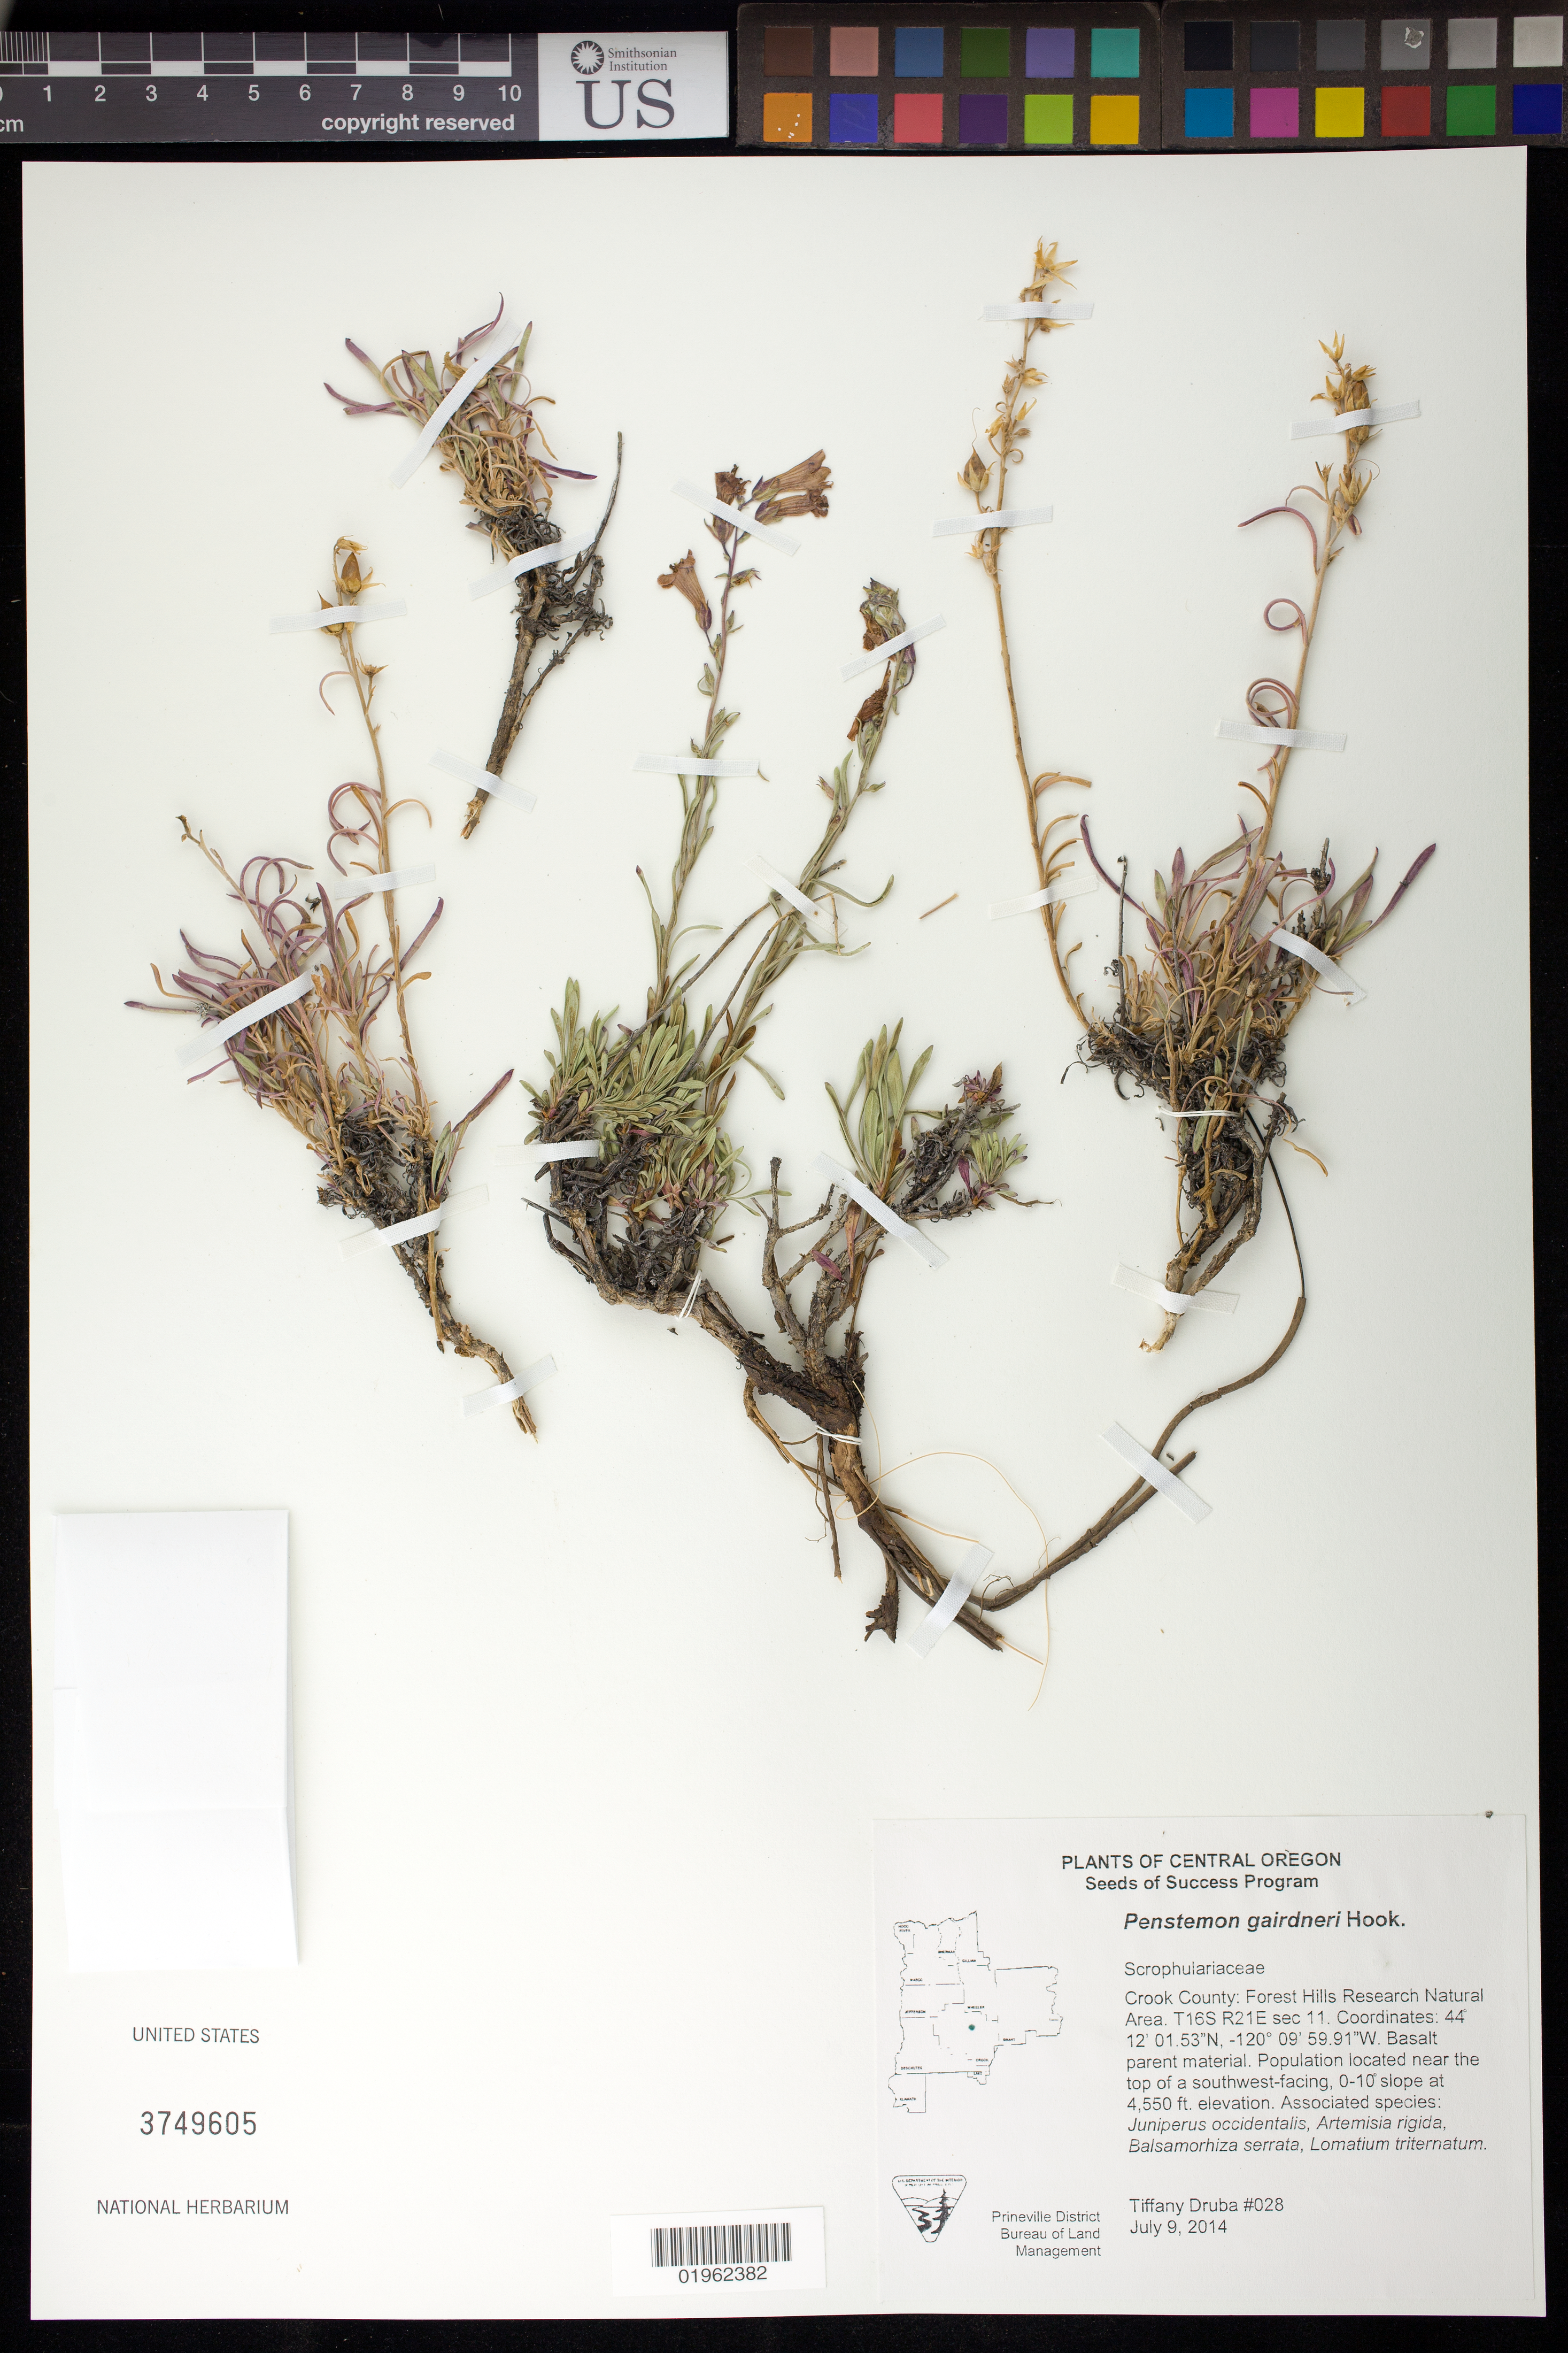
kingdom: Plantae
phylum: Tracheophyta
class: Magnoliopsida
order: Lamiales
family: Plantaginaceae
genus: Penstemon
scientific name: Penstemon gairdneri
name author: Hook.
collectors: T. Druba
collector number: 028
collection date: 2014-07-09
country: United States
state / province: Oregon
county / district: Crook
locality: Forest Hills Research Natural Area. T16S R21E sec 11.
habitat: Basalt. With Juniperus occidentalis, Artemisia rigida, ect.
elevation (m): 1387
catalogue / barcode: US 3749605